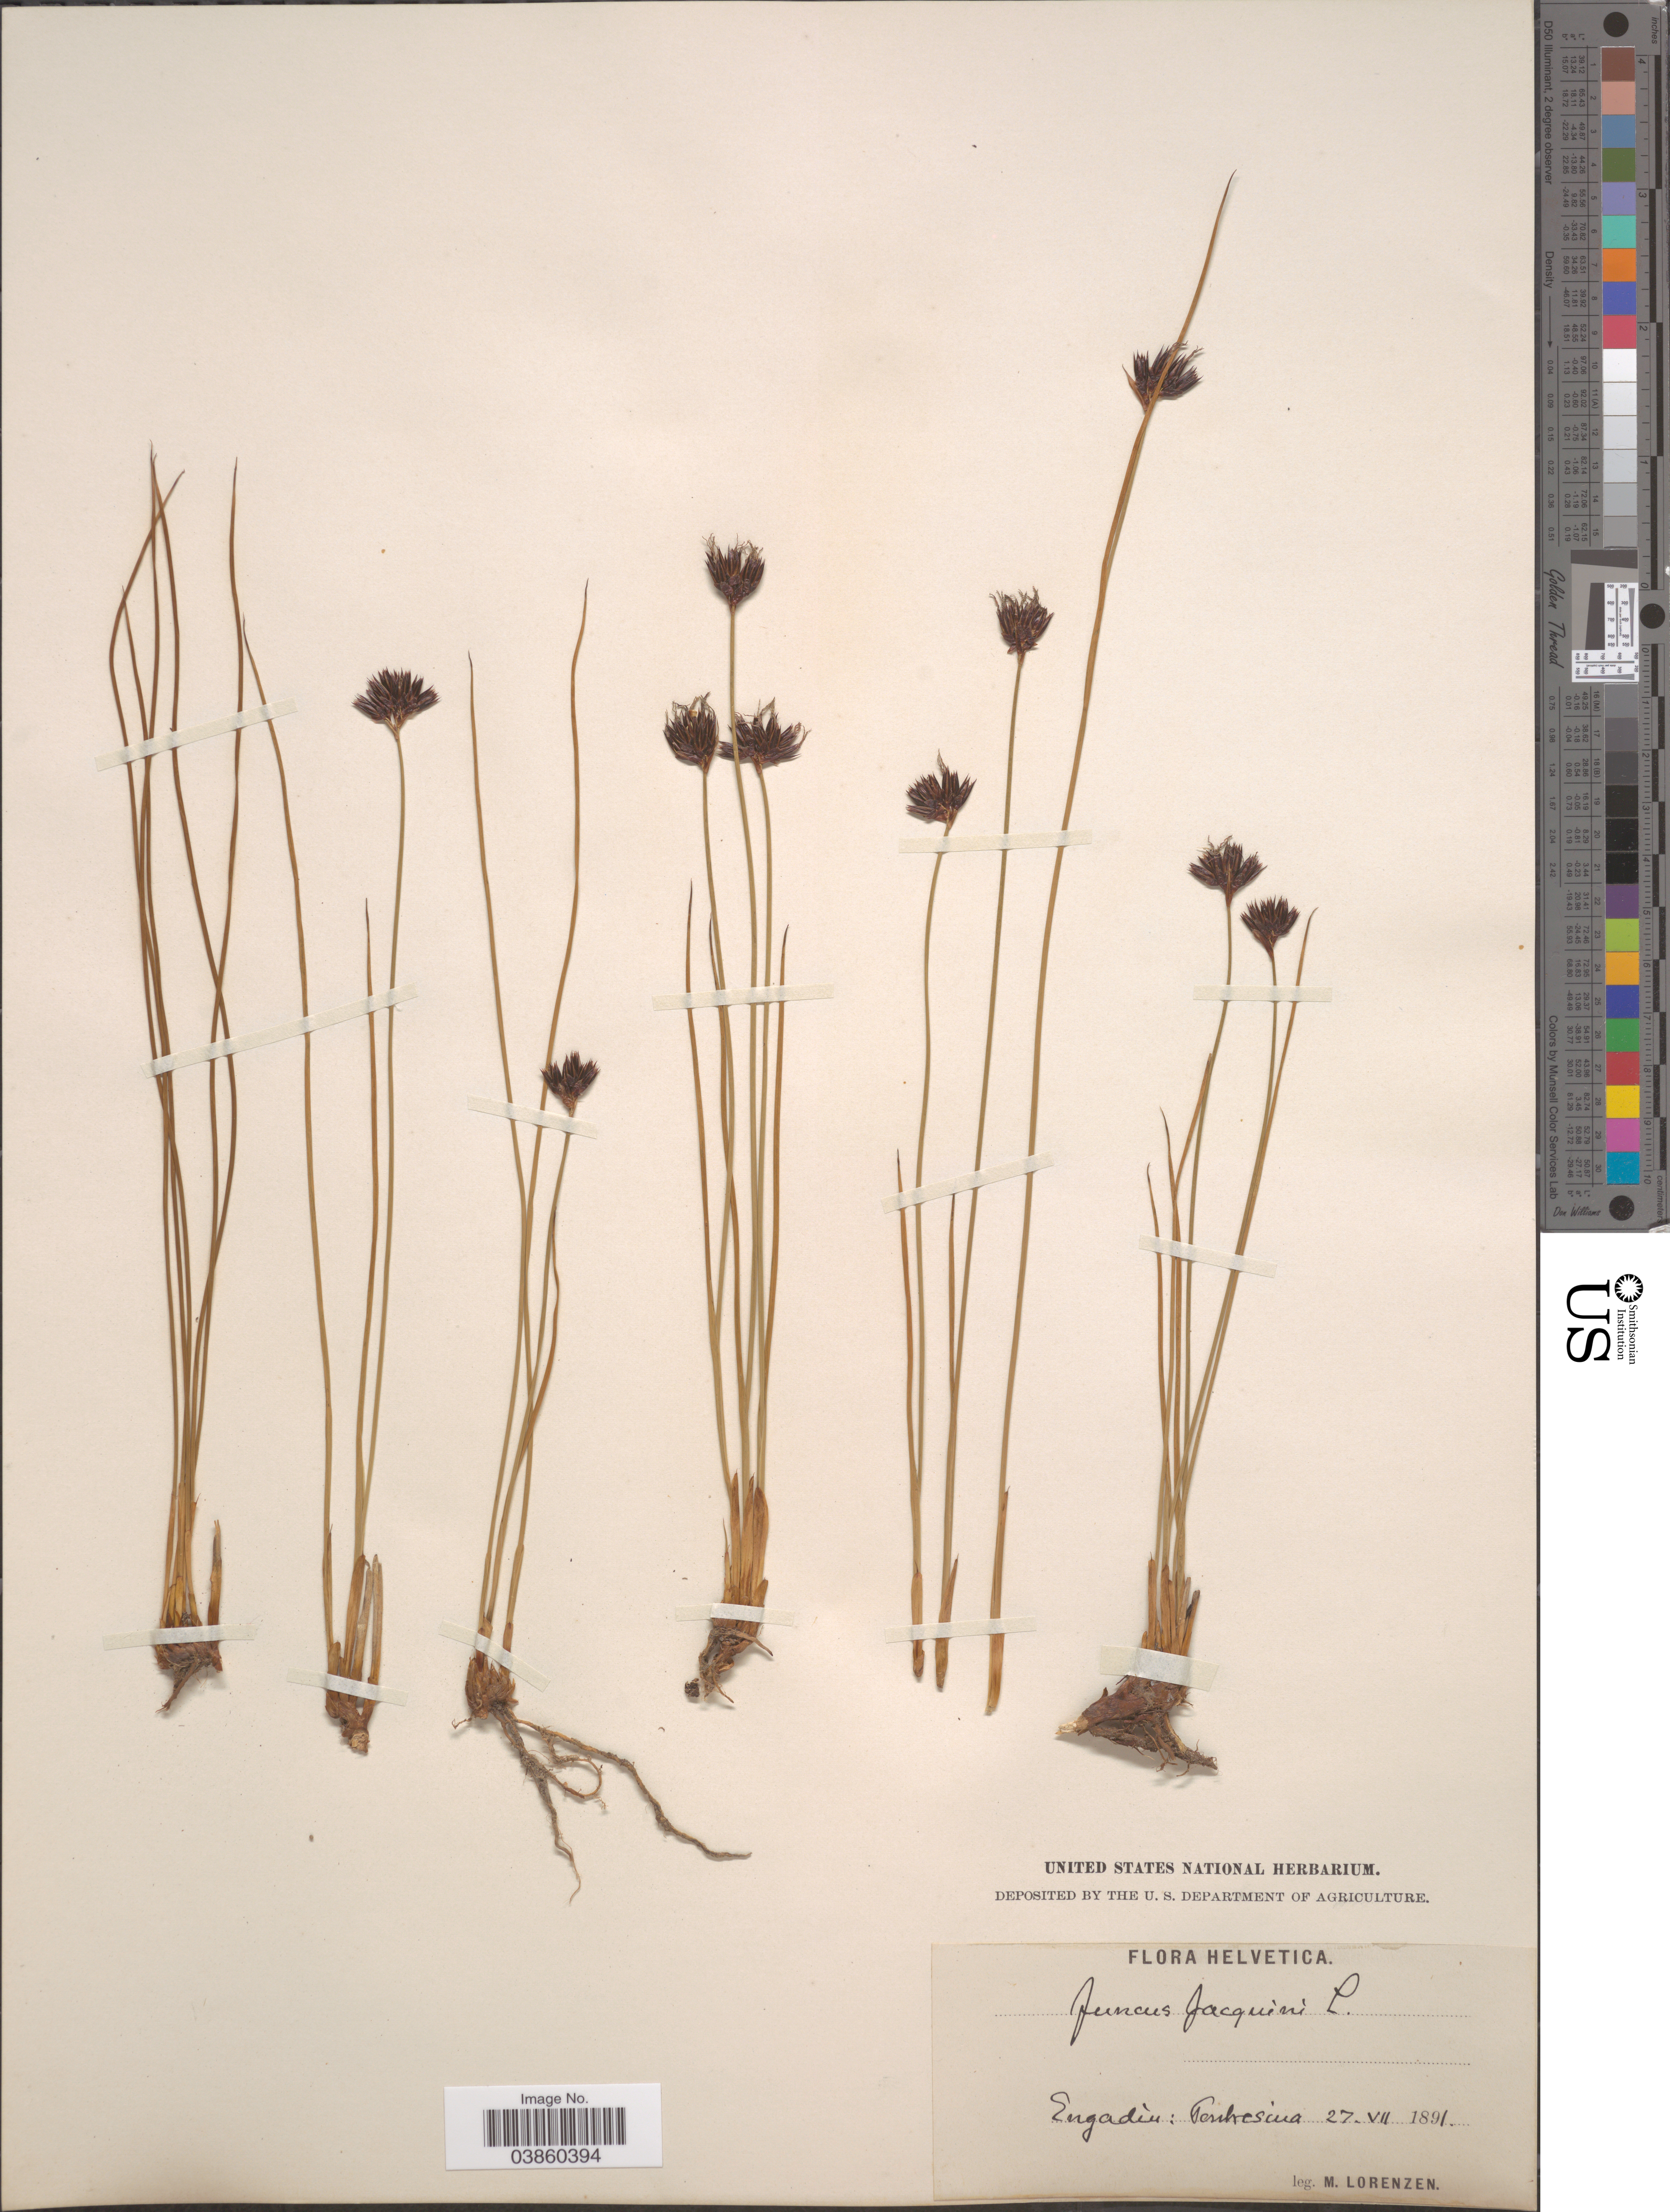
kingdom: Plantae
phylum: Tracheophyta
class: Liliopsida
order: Poales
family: Juncaceae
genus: Juncus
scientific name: Juncus jacquinii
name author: L.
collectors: M. Lorenzen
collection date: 1891-07-27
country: Switzerland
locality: Helvetica. Engadin: Pontresina.